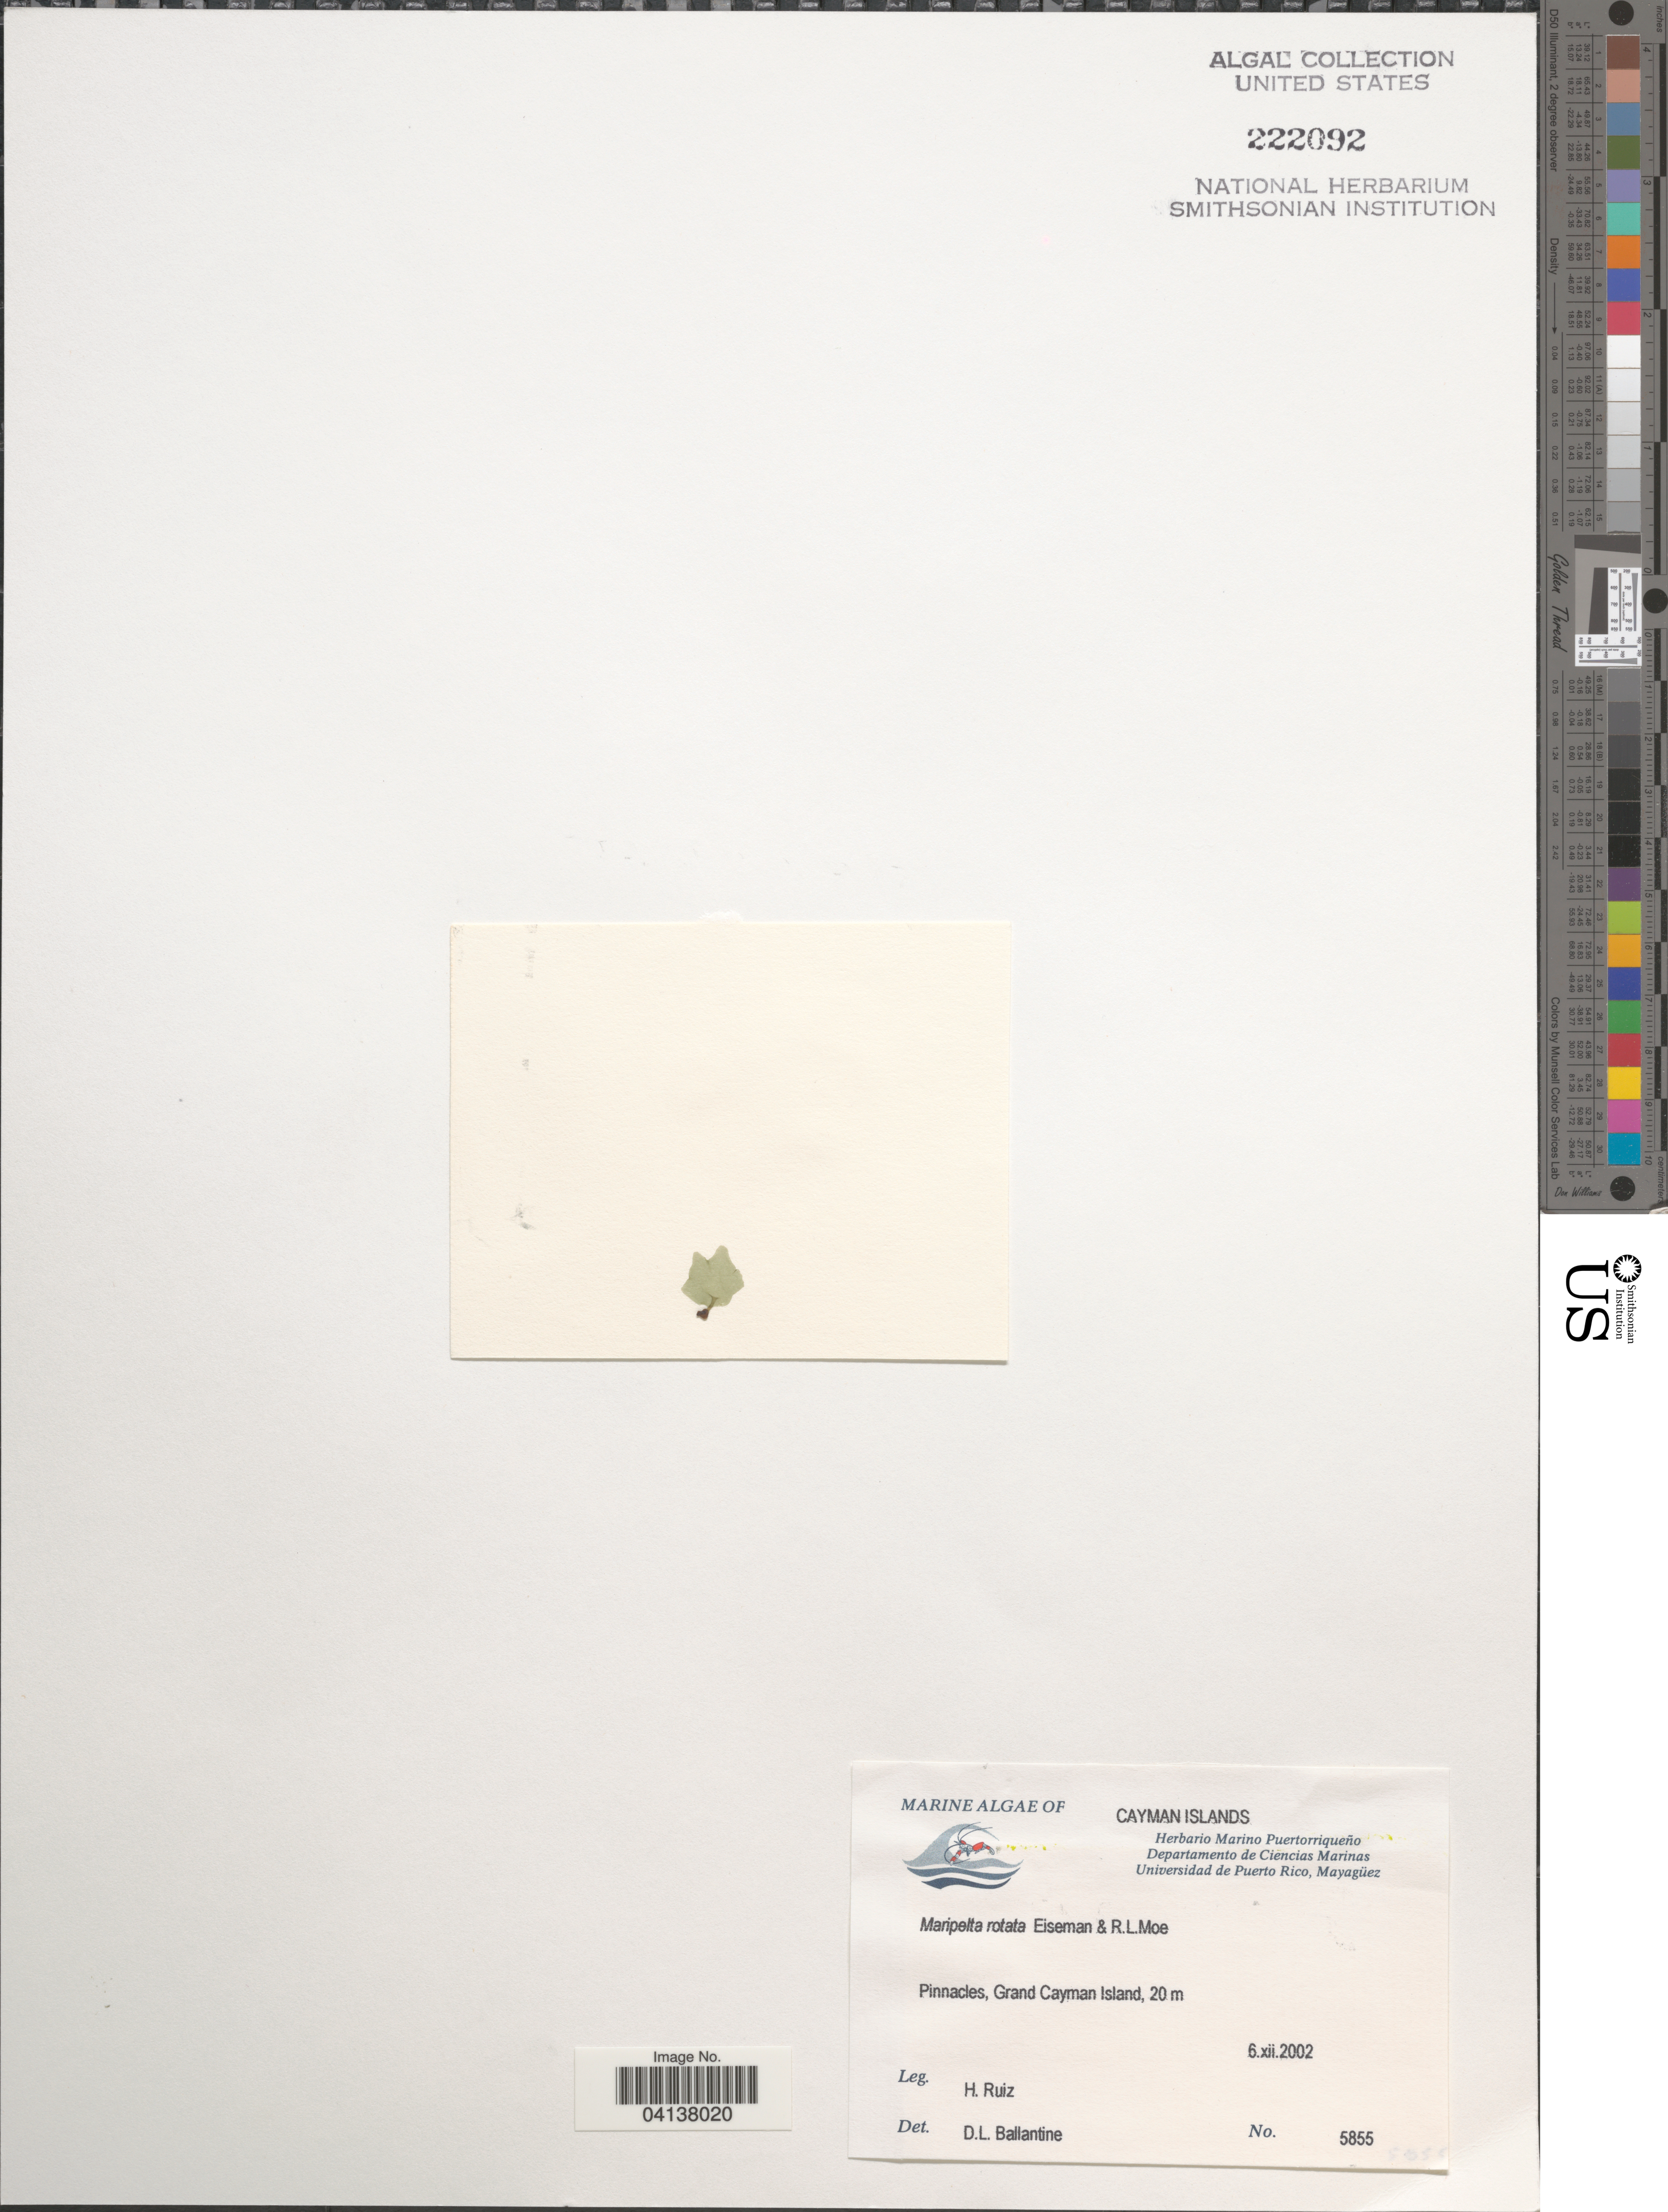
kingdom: Plantae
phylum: Rhodophyta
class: Florideophyceae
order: Rhodymeniales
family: Rhodymeniaceae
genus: Maripelta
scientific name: Maripelta rotata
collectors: H. Ruiz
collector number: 5855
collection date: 2002-12-06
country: Cayman Islands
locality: Pinnacles, Grand Cayman Island.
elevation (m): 20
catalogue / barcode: US 222092